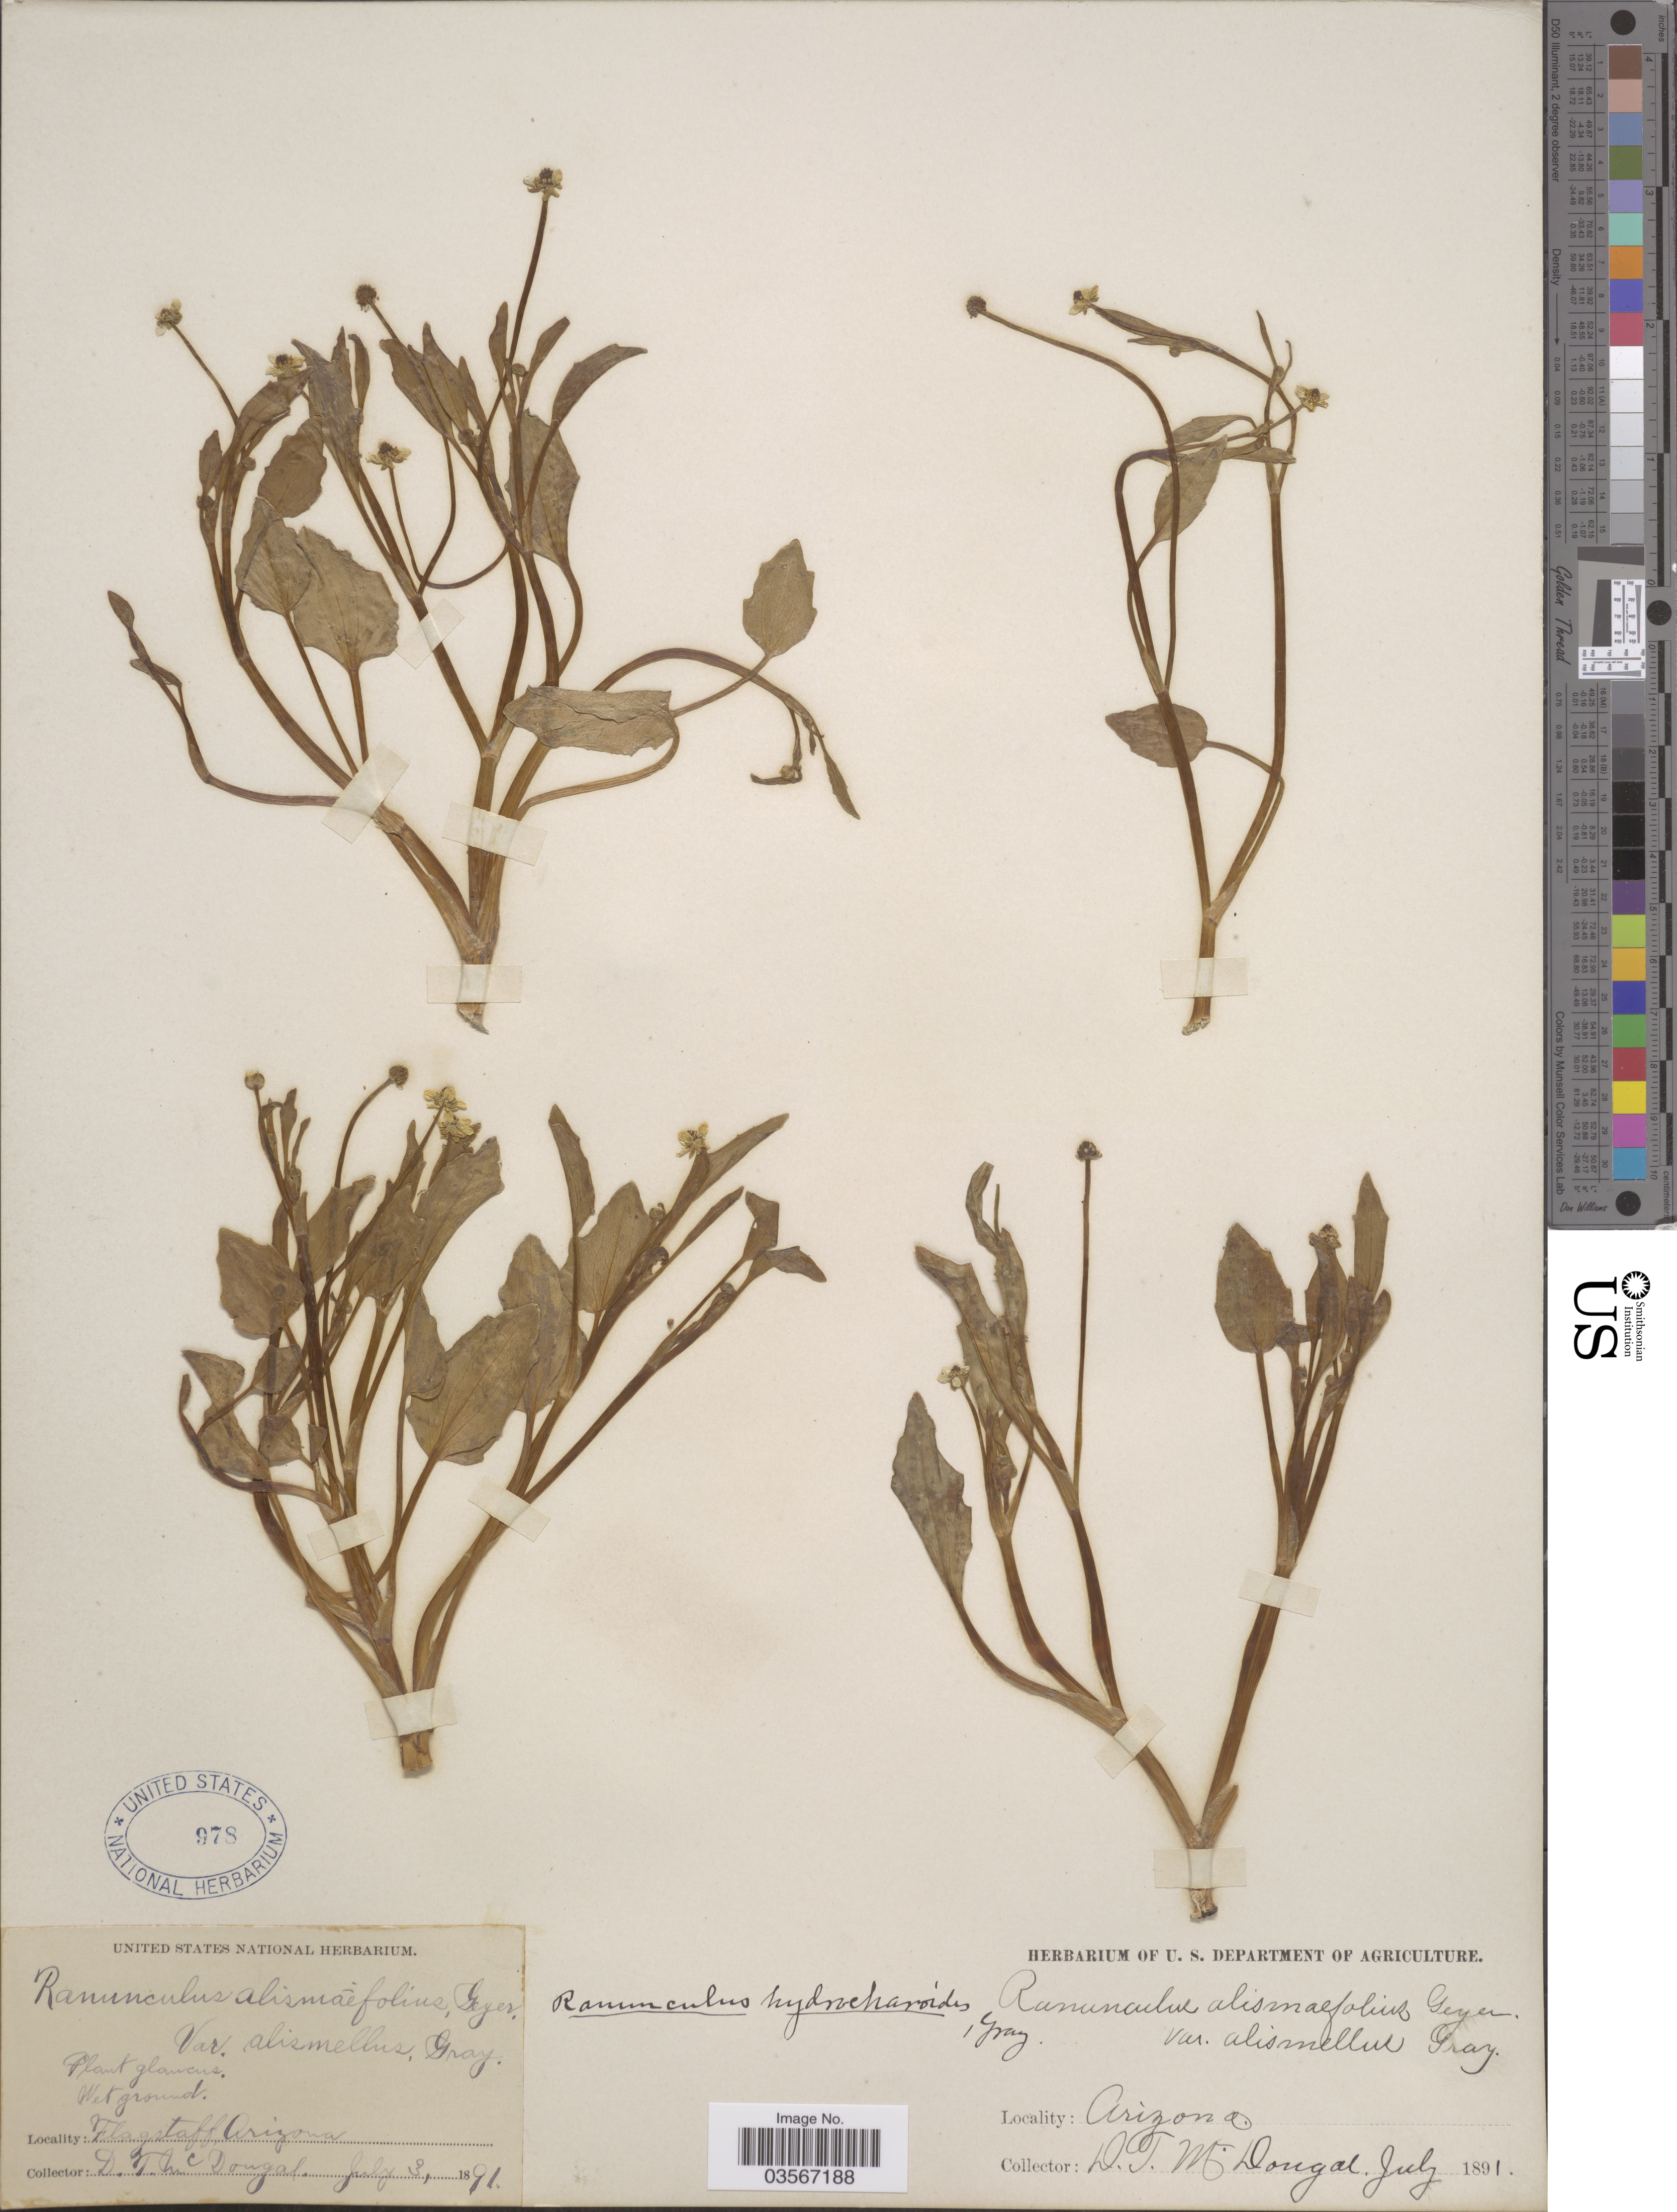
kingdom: Plantae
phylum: Tracheophyta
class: Magnoliopsida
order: Ranunculales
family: Ranunculaceae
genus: Ranunculus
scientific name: Ranunculus hydrocharoides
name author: A. Gray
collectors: D. McDougal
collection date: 1891-07-03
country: United States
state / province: Arizona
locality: Flagstaff.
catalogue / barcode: US 978